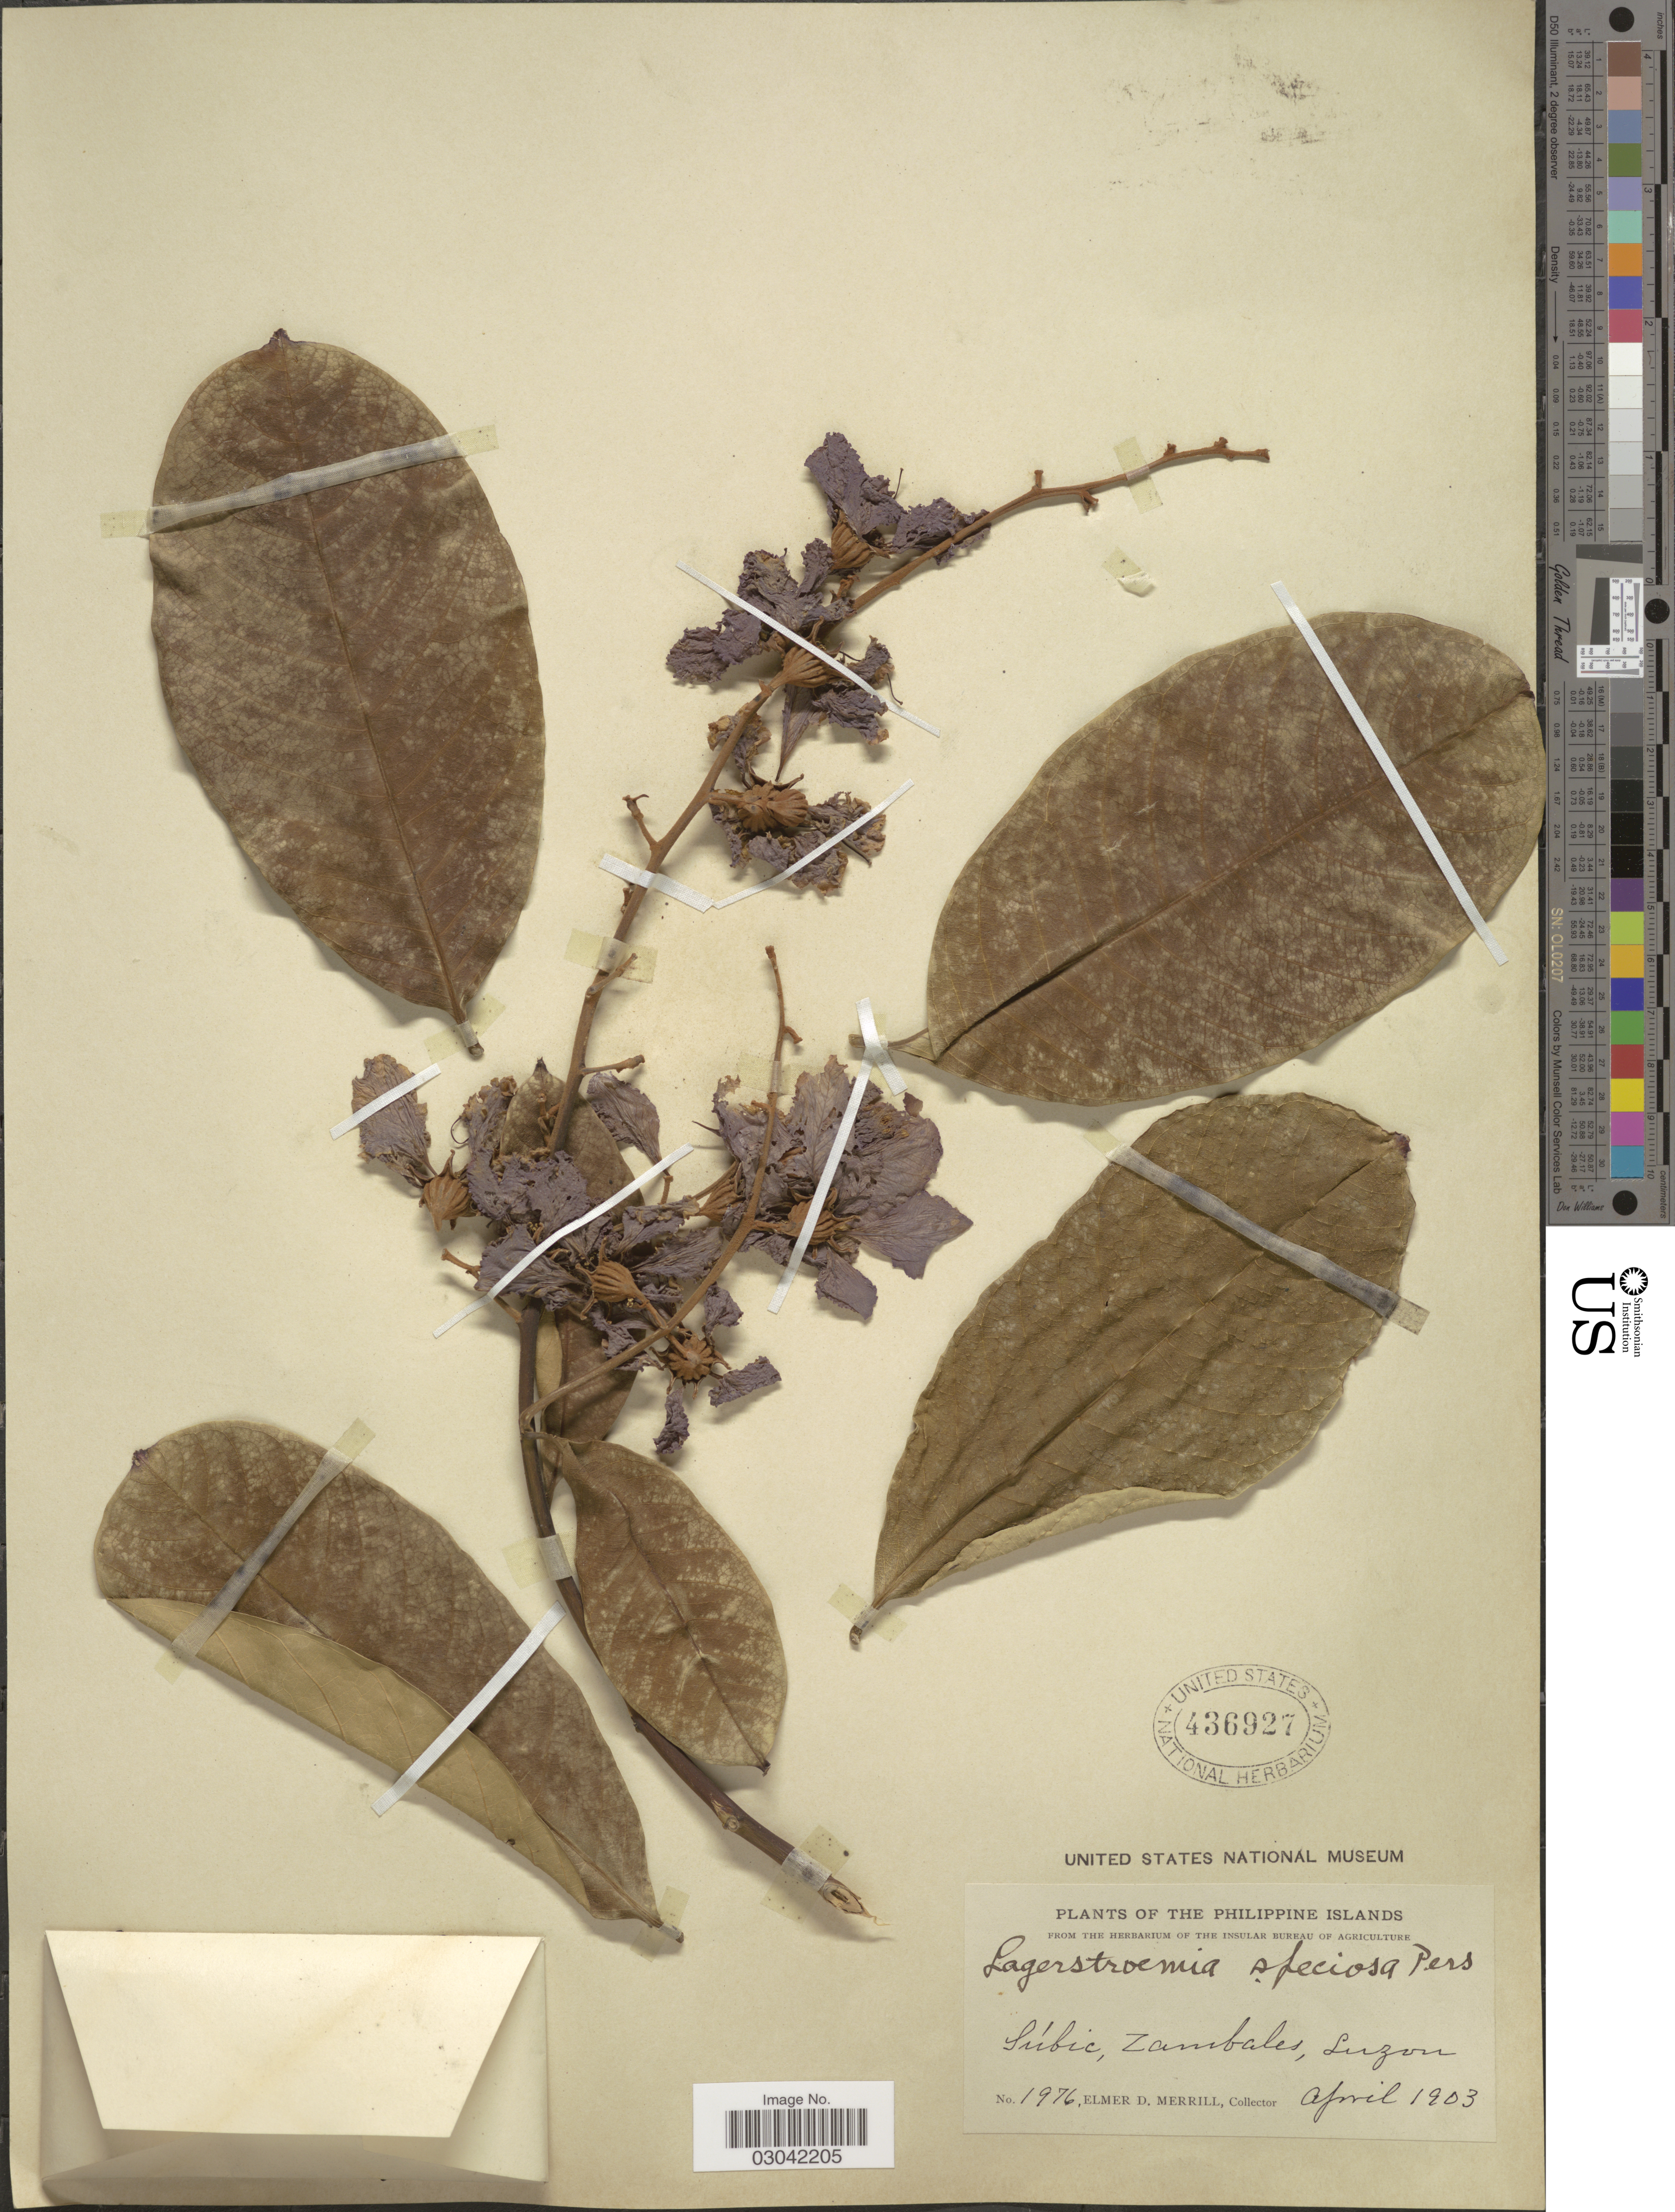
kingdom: Plantae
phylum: Tracheophyta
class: Magnoliopsida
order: Myrtales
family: Lythraceae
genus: Lagerstroemia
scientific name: Lagerstroemia speciosa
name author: (L.) Pers.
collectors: E. D. Merrill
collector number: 1976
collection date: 1903-04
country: Philippines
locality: Súbic, Zambales, Luzon.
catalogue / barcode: US 436927